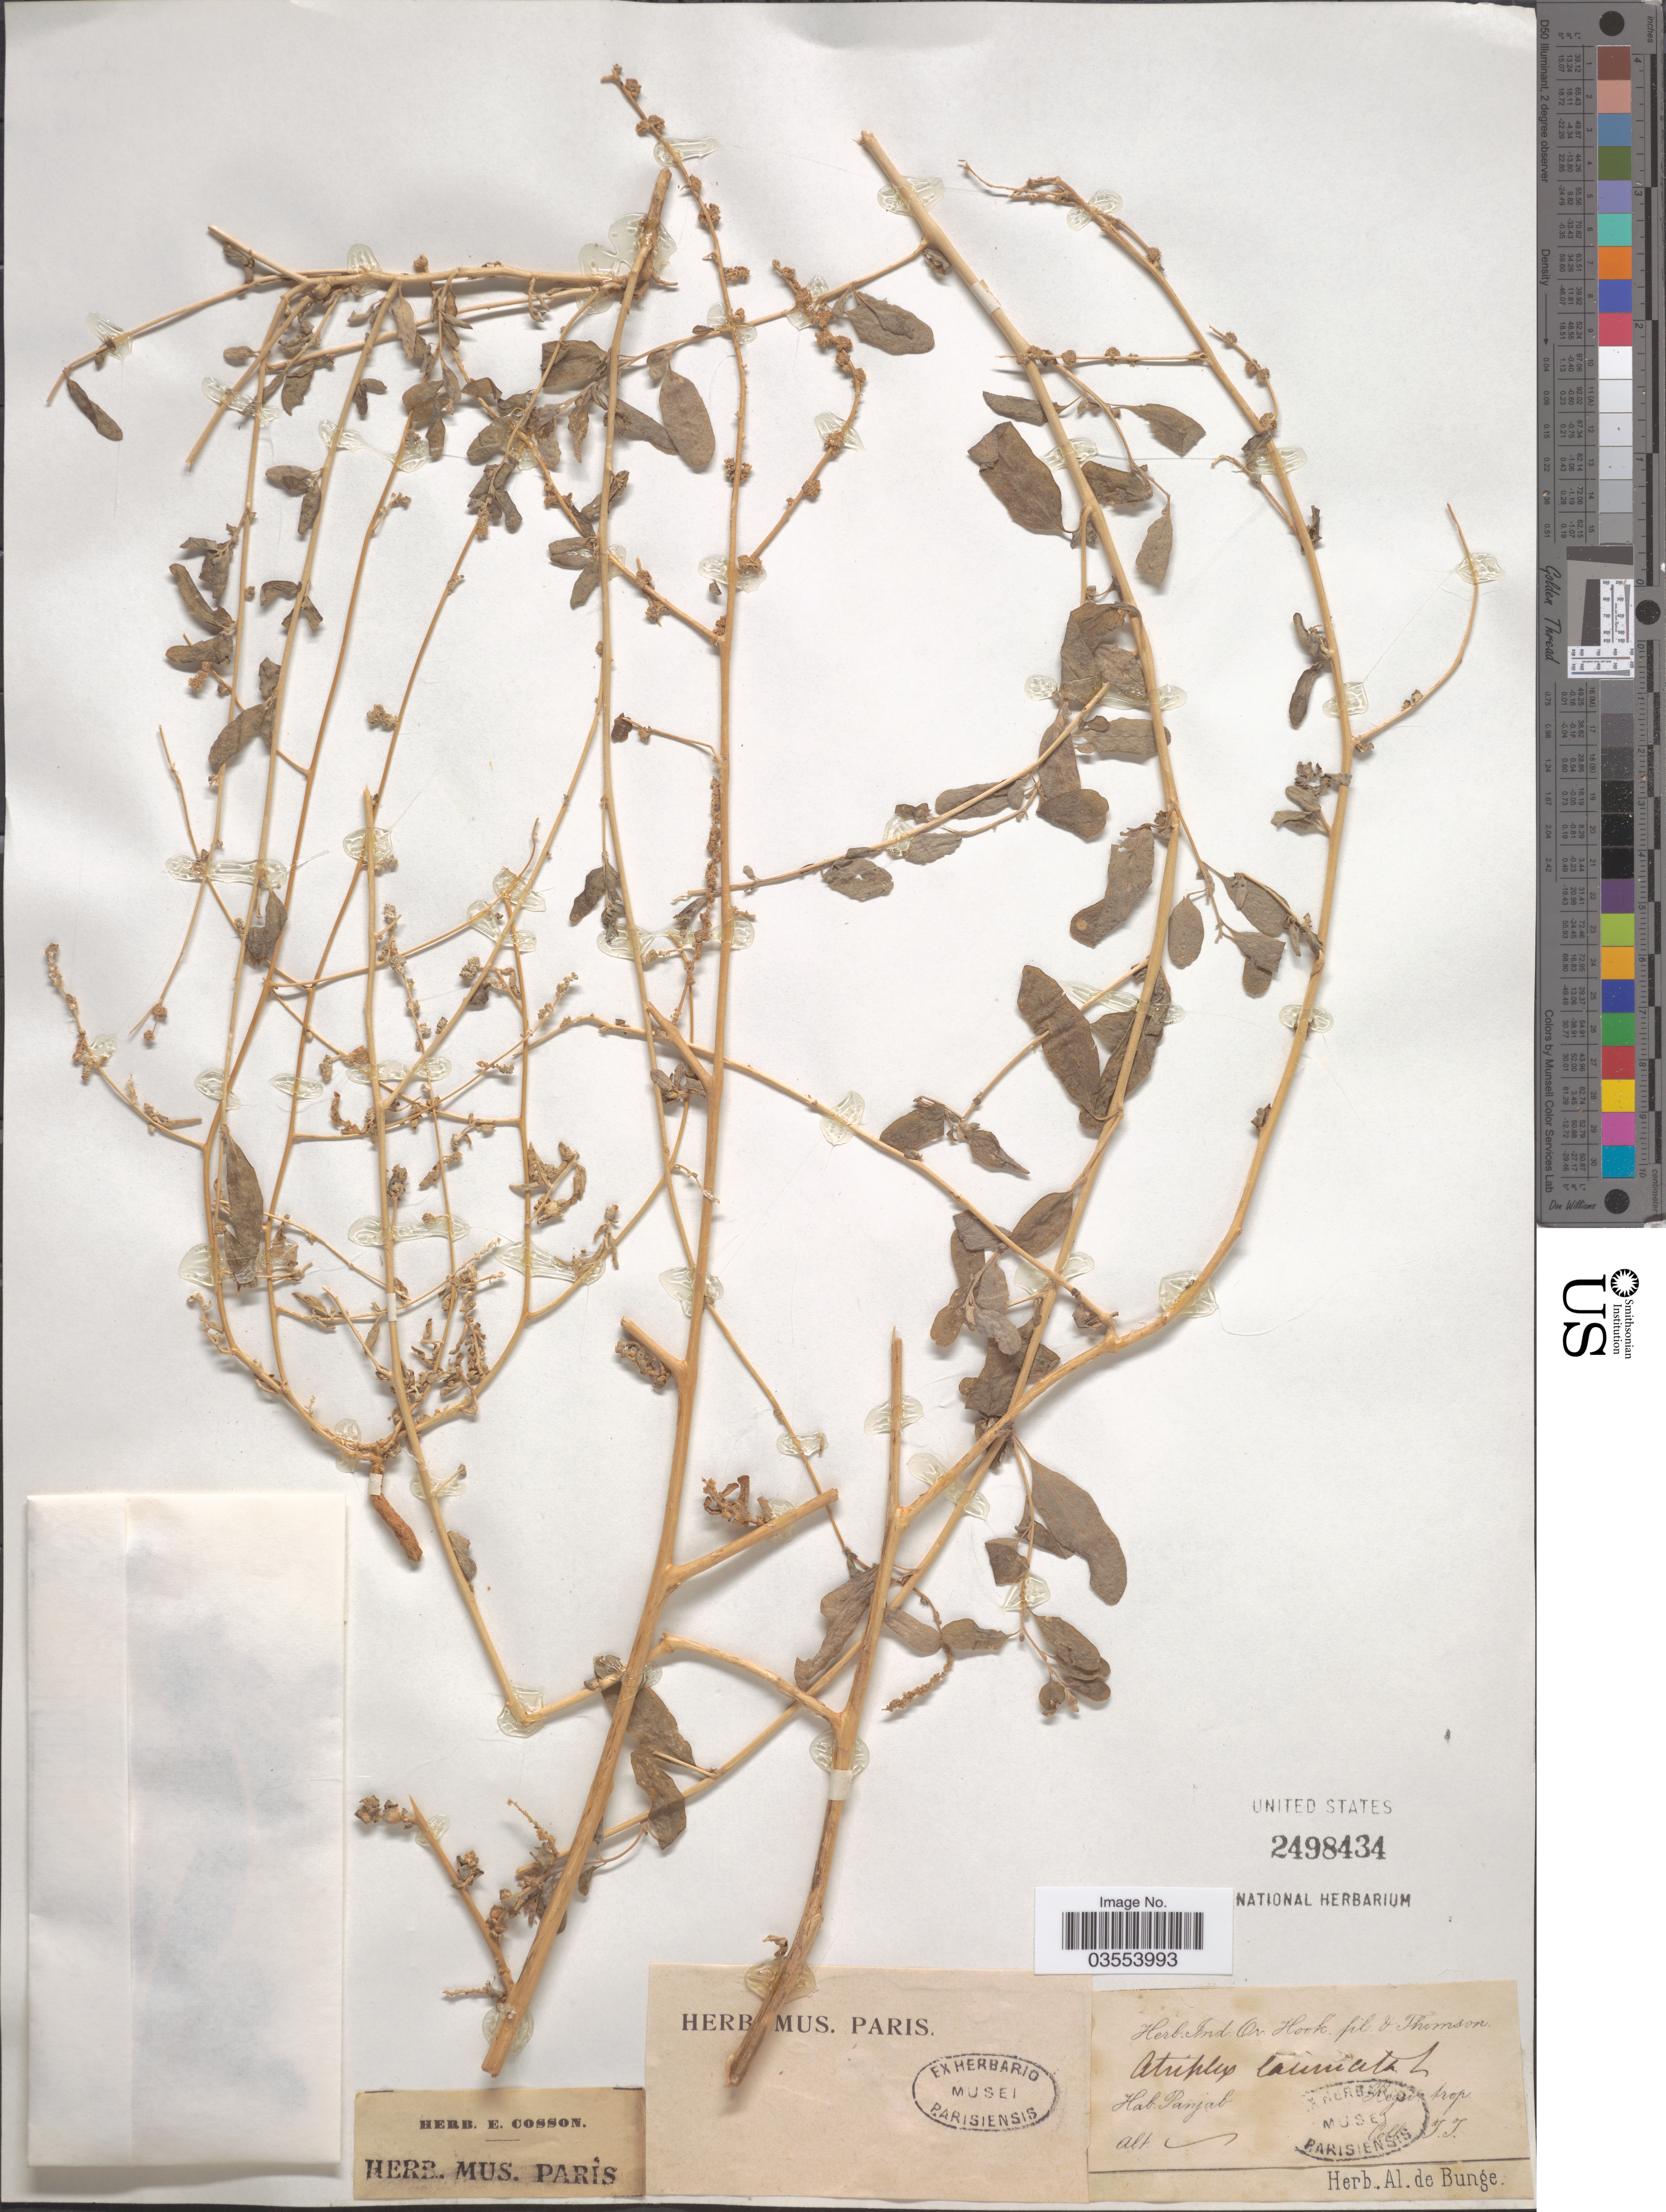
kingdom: Plantae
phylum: Tracheophyta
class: Magnoliopsida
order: Caryophyllales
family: Amaranthaceae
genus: Atriplex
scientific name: Atriplex laciniata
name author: L.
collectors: T. Thomson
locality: Panjab. Regio trop.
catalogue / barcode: US 2498434